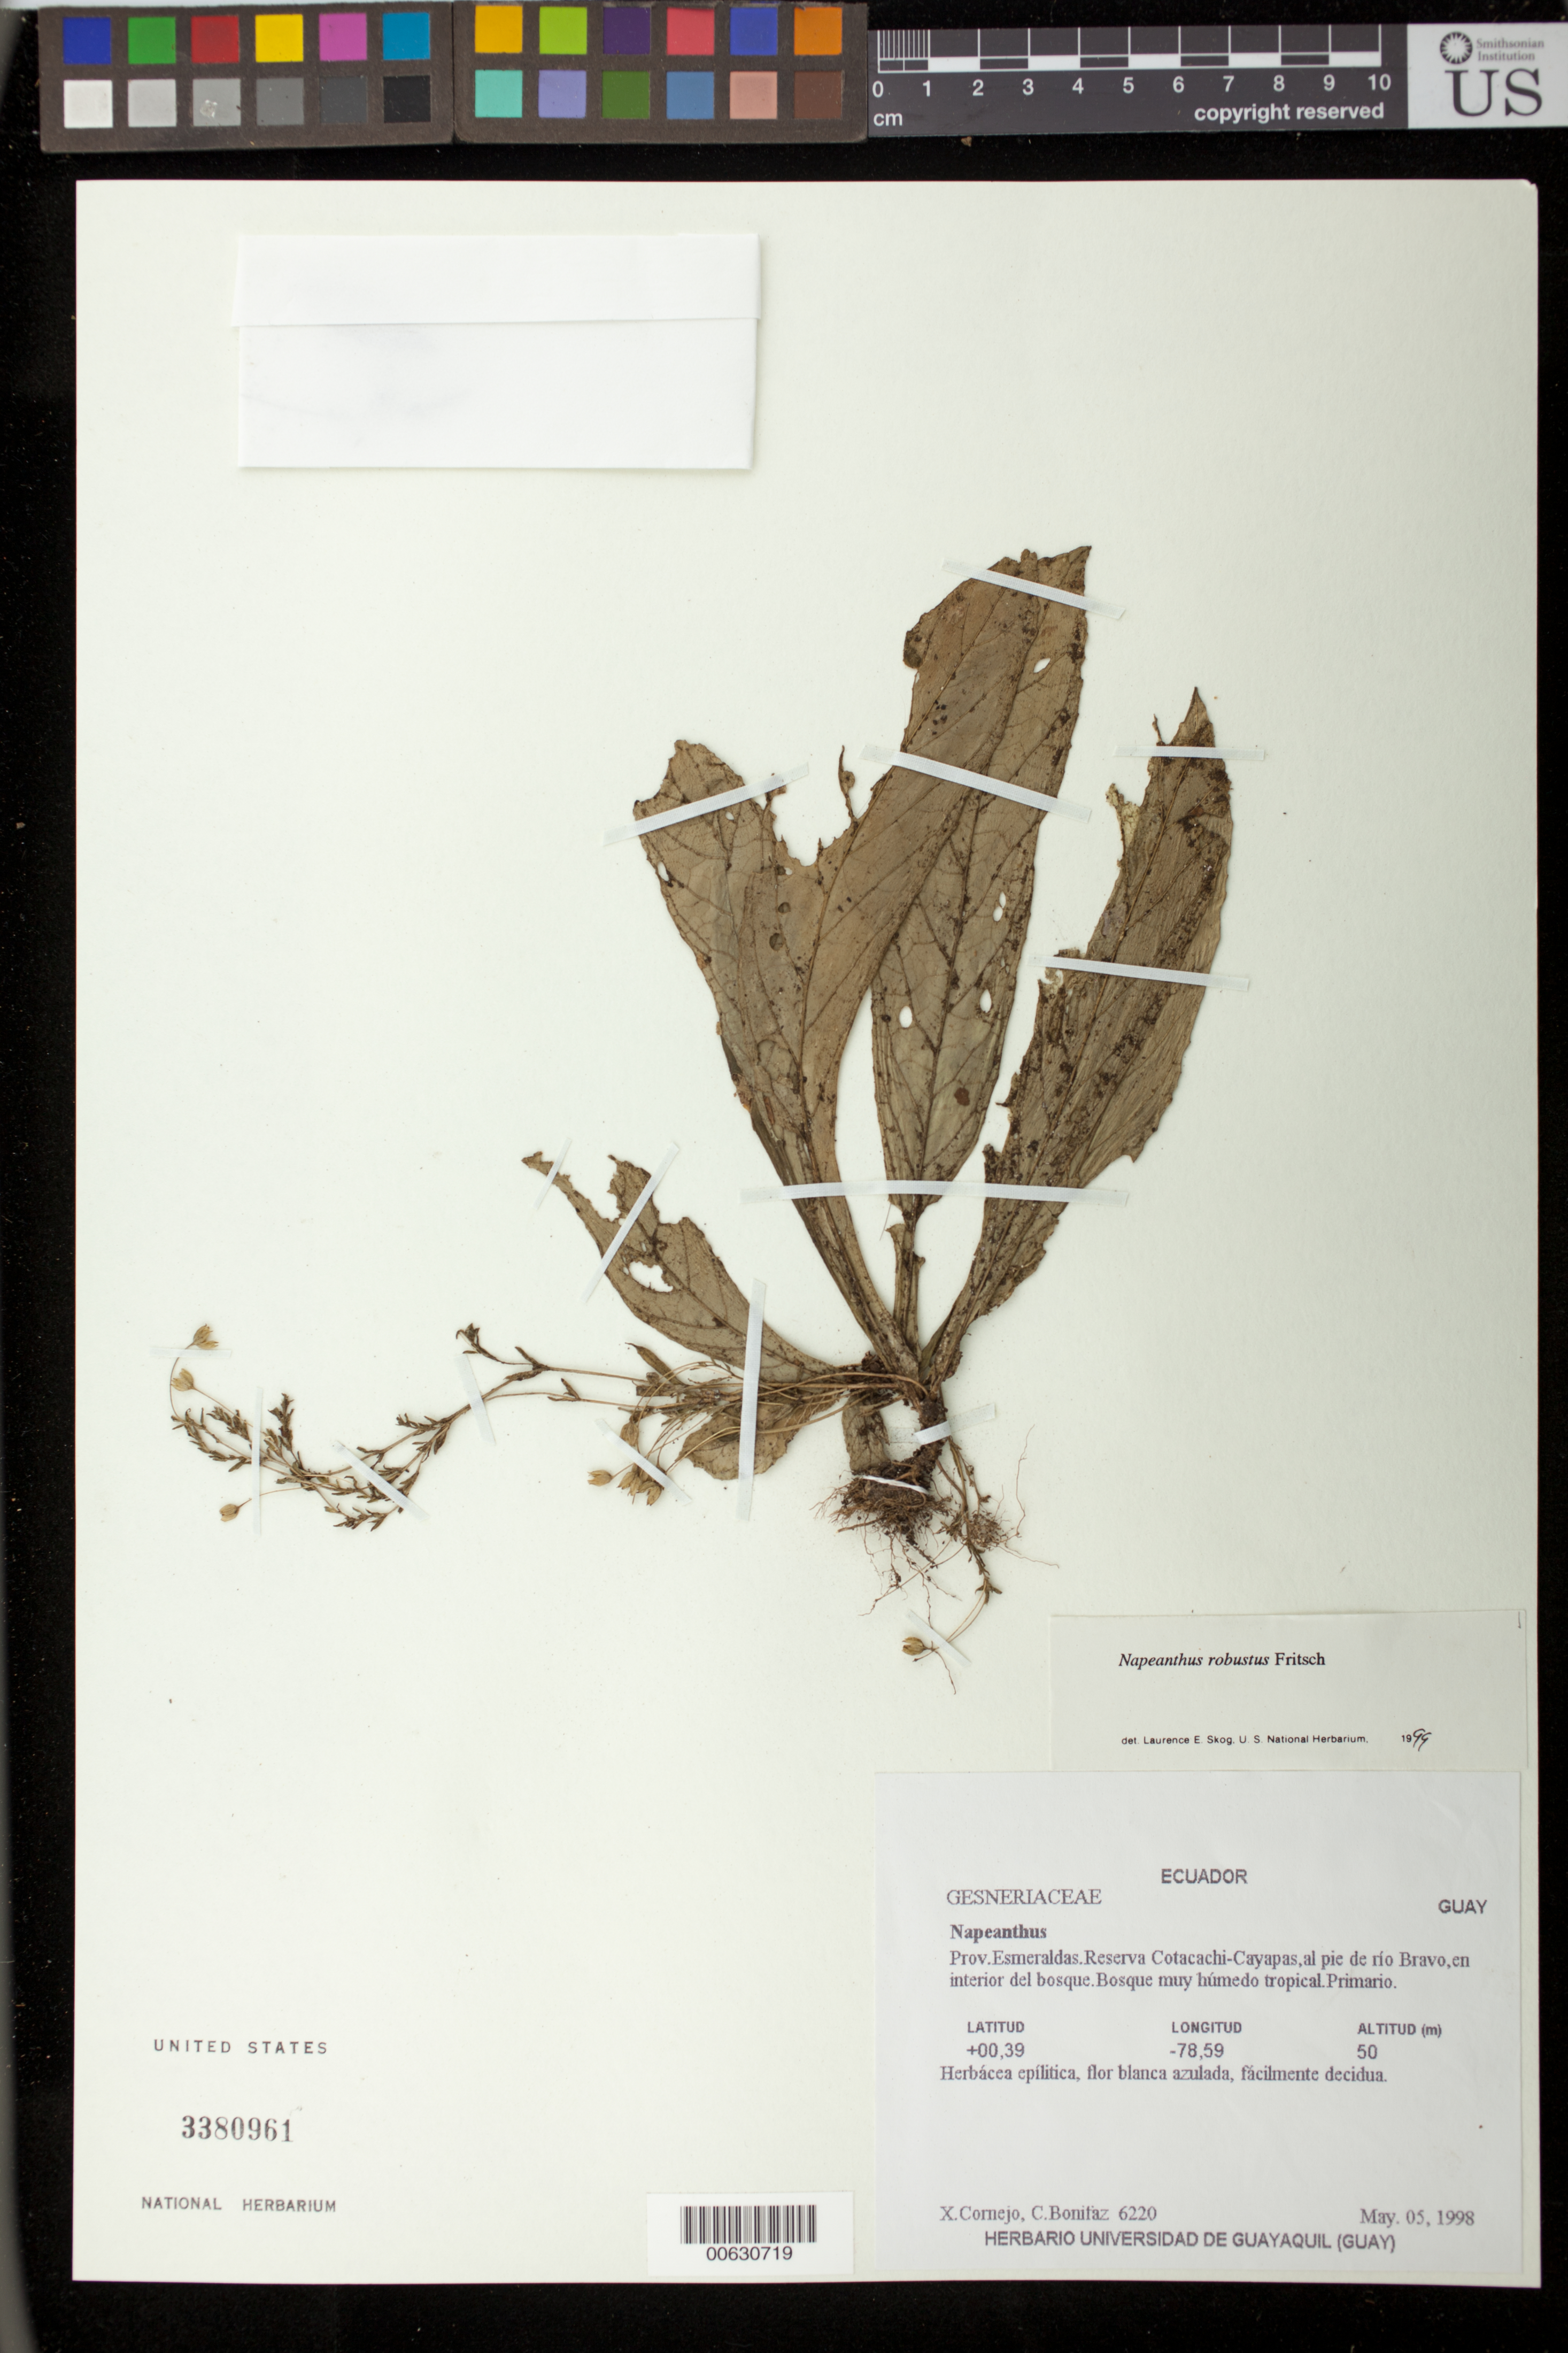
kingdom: Plantae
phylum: Tracheophyta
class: Magnoliopsida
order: Lamiales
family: Gesneriaceae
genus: Napeanthus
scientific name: Napeanthus robustus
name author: Fritsch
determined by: Skog, Laurence E.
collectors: X. F. Cornejo & C. Bonifaz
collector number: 6220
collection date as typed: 05 May 1998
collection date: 1998-05-05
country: Ecuador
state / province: Esmeraldas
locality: Reserva Cotacachi-Cayapas, al pie de río Bravo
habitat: En interior del bosque; bosque muy húmedo tropical; primiario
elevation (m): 50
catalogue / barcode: US 3380961